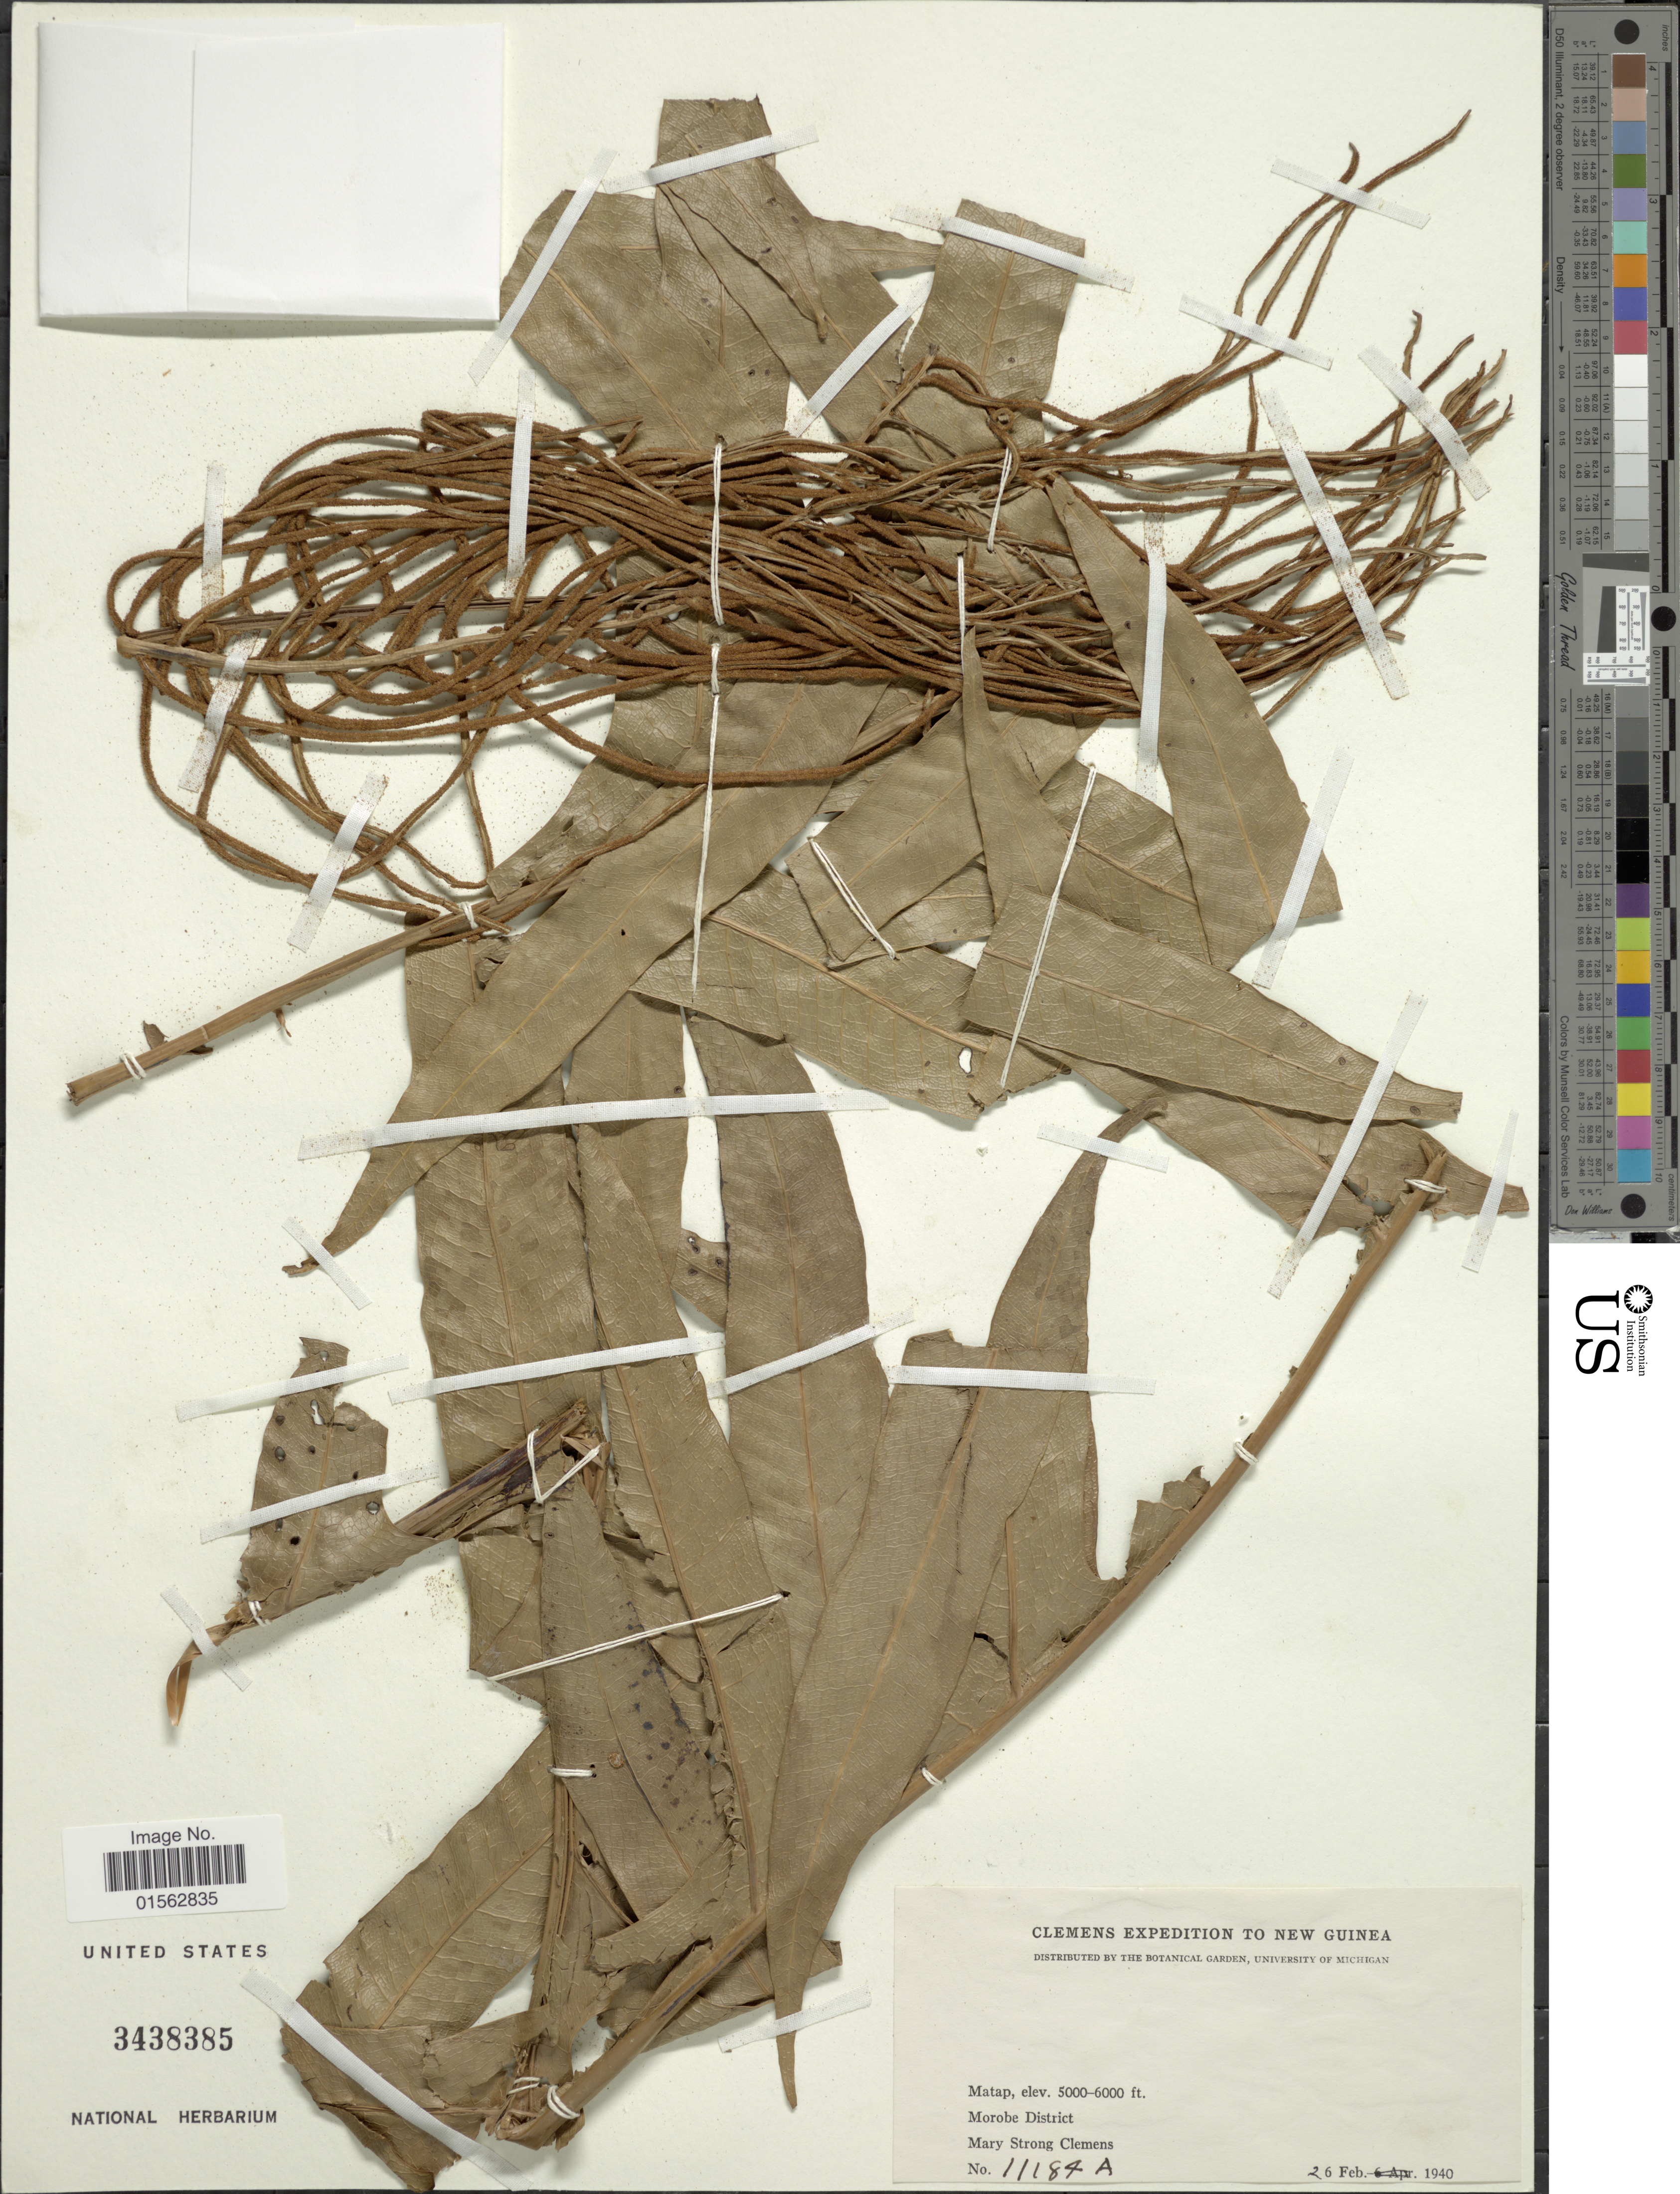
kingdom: Plantae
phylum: Tracheophyta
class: Polypodiopsida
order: Polypodiales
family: Dryopteridaceae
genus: Lomagramma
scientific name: Lomagramma sp.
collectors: M. S. Clemens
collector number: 1184A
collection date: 1940-02-26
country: Papua New Guinea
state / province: Morobe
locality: Matap, Morobe District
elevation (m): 1524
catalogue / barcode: US 3438385